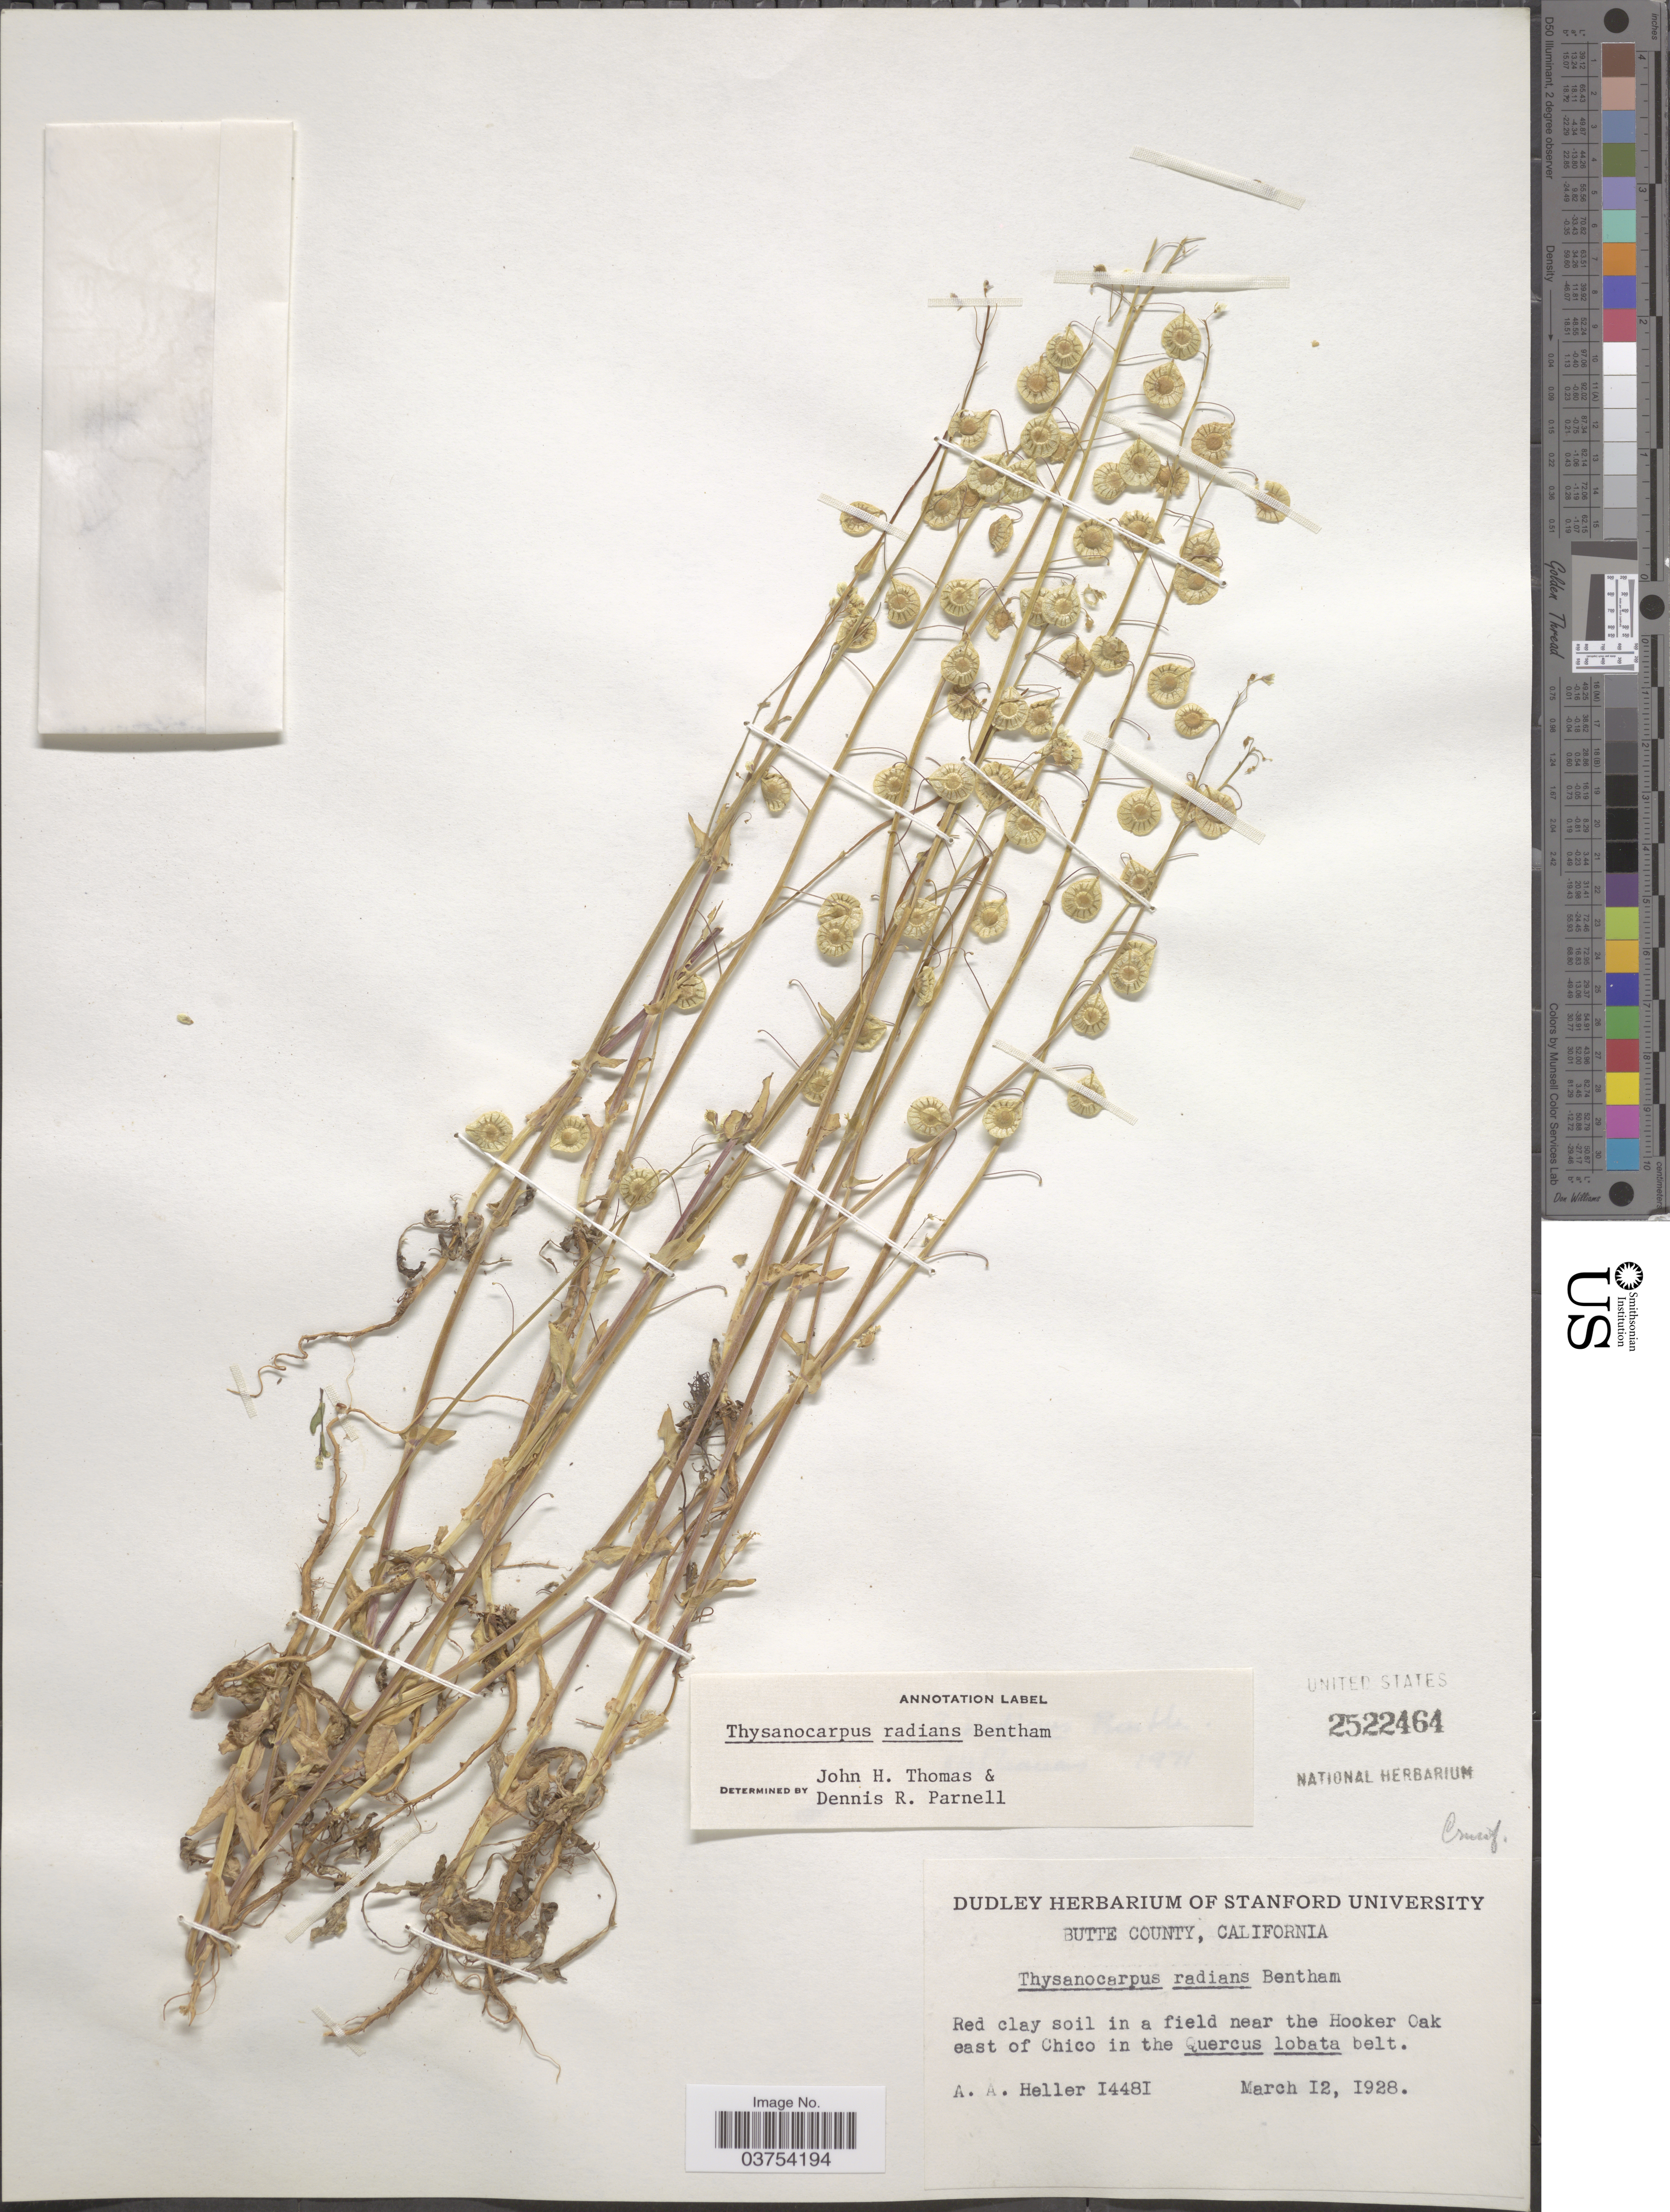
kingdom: Plantae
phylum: Tracheophyta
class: Magnoliopsida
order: Brassicales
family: Brassicaceae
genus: Thysanocarpus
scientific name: Thysanocarpus radians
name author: Benth.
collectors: A. A. Heller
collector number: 14481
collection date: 1928-03-12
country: United States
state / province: California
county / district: Butte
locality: Butte County. Near the Hooker Oak east of Chico.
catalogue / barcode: US 2522464